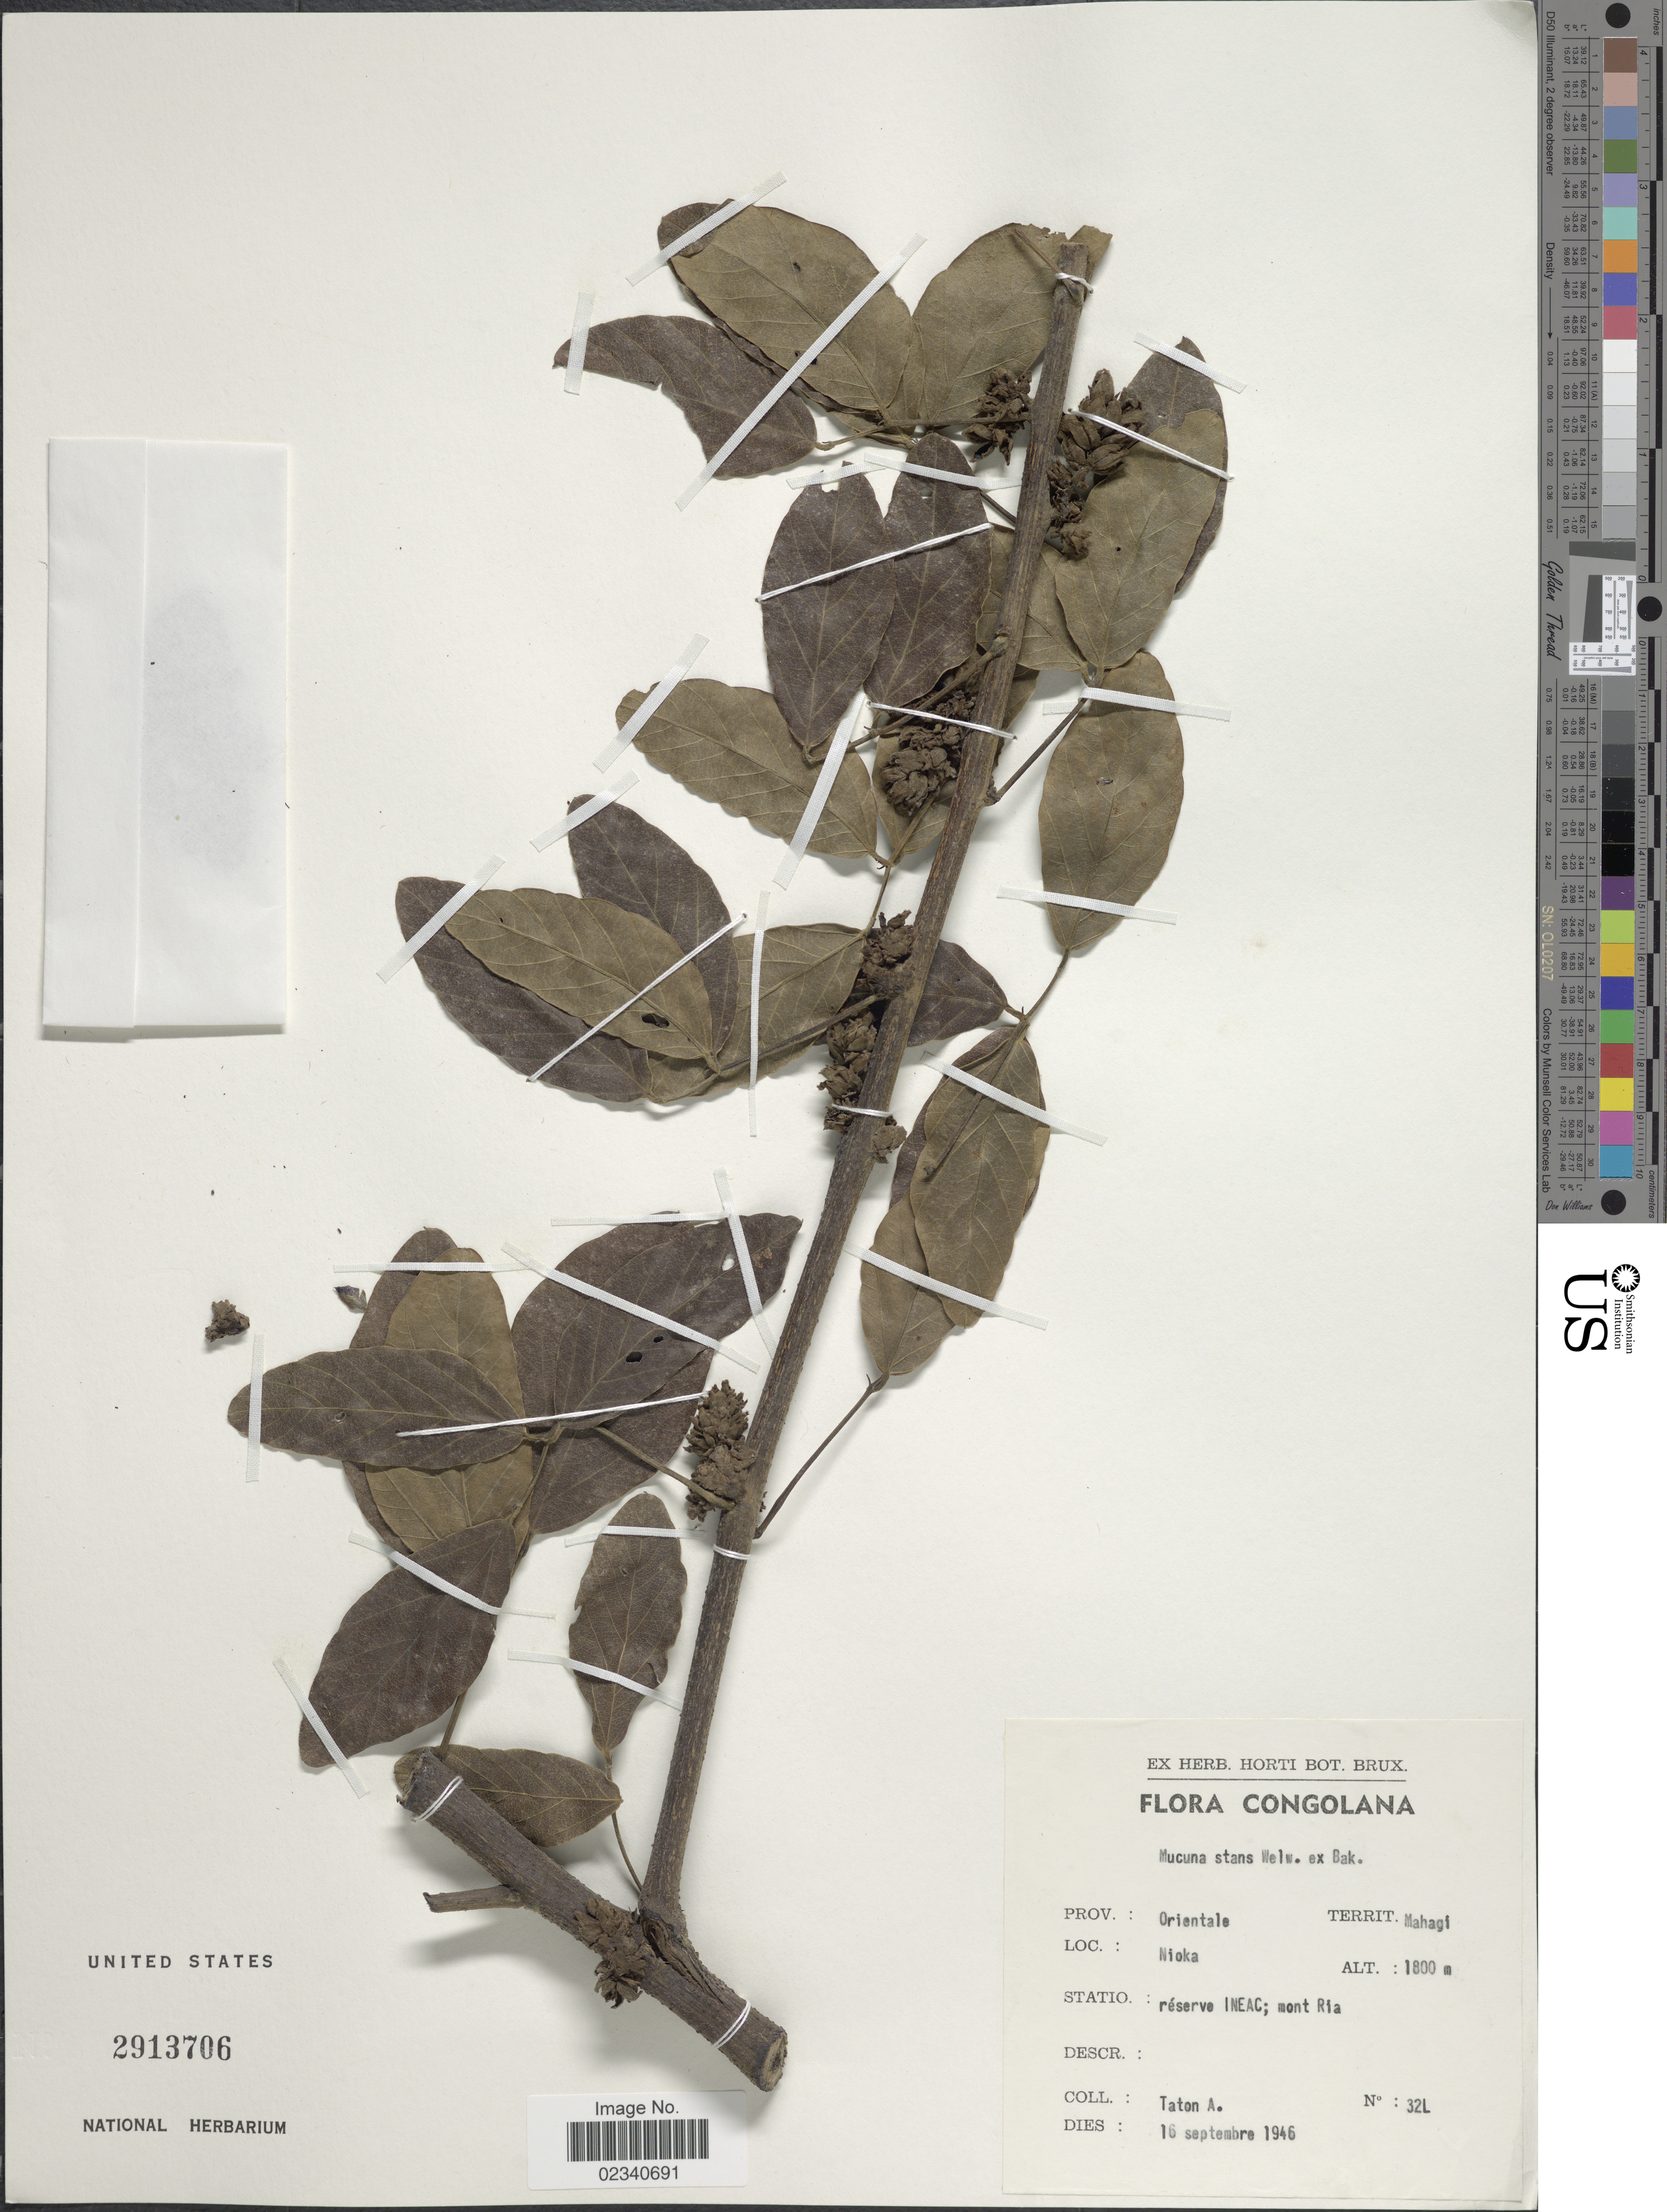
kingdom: Plantae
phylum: Tracheophyta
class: Magnoliopsida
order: Fabales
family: Fabaceae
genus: Mucuna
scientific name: Mucuna stans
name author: Baker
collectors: A. Taton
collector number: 32L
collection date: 1946-09-16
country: Congo, Democratic Republic of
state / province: Ituri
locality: Congolana, Prov. Orientale, Territ. Mahagi, Nioka, reserve INEAC; mont Ria.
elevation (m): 1800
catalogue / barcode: US 2913706